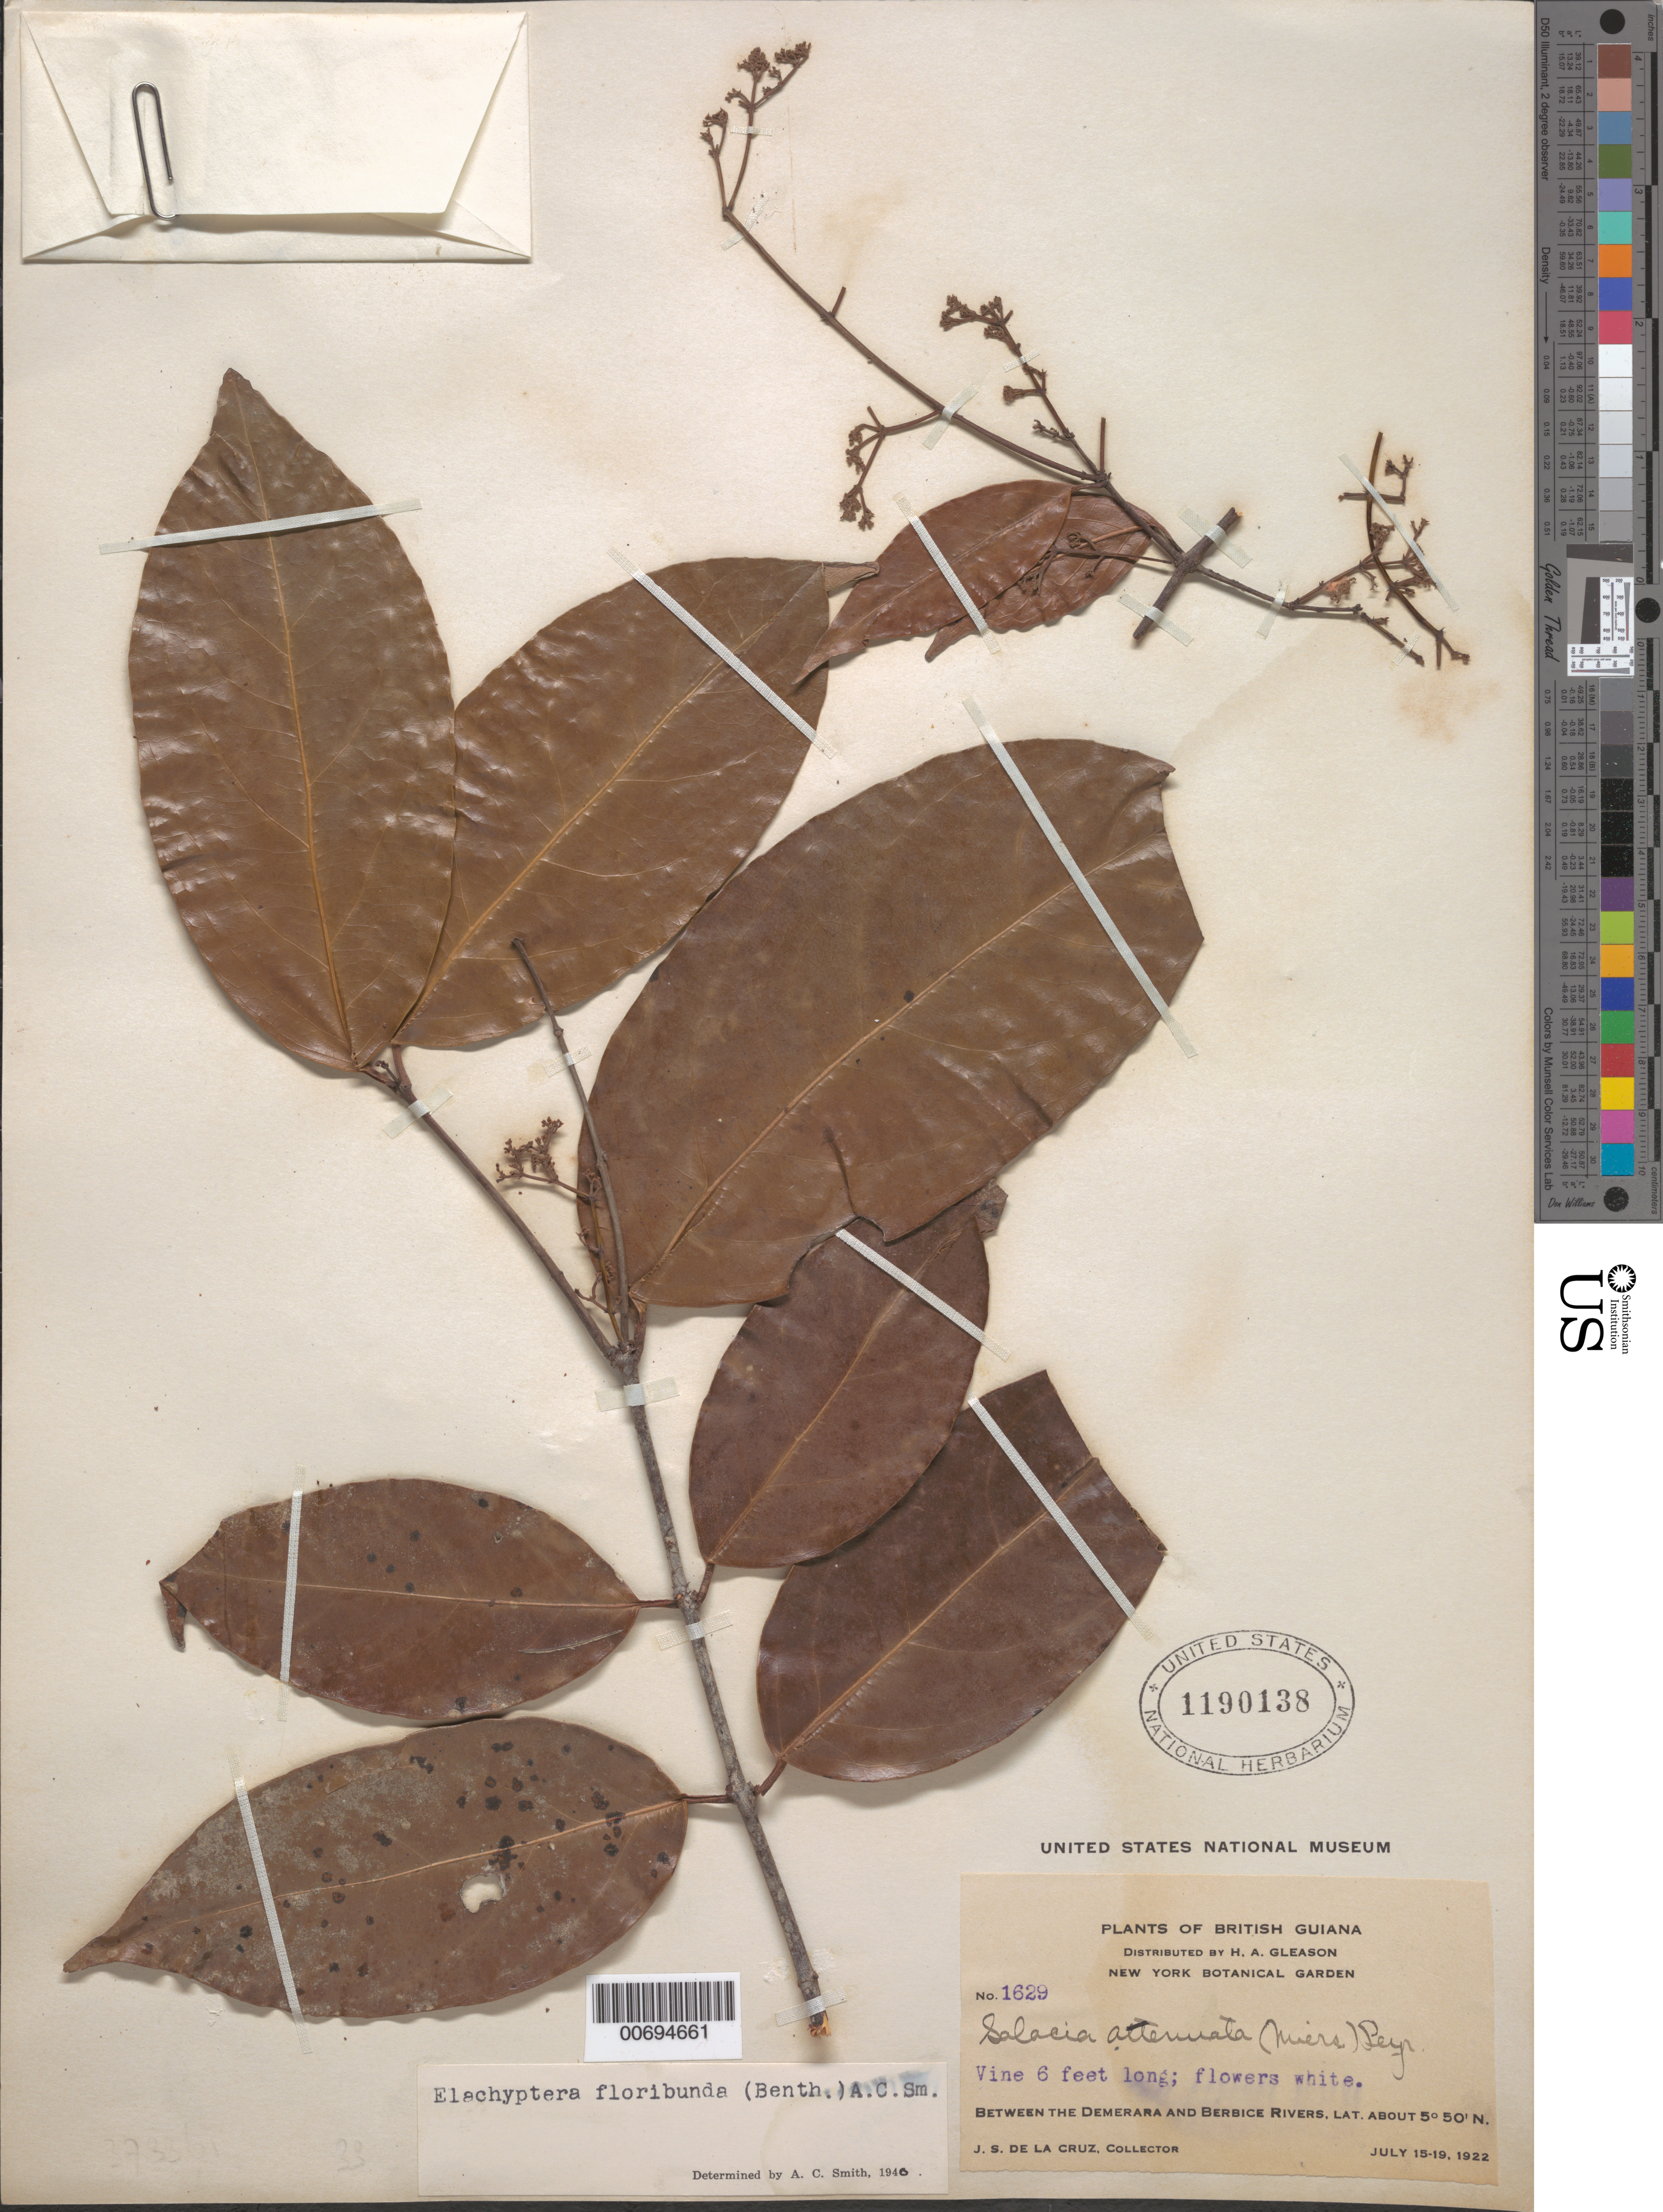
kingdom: Plantae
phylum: Tracheophyta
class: Magnoliopsida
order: Celastrales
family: Celastraceae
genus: Elachyptera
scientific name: Elachyptera floribunda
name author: (Benth.) A.C. Sm.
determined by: Smith, A. C.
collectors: J. S. de la Cruz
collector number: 1629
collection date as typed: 15-Jul-22 to 19-Jul-22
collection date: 1922-07-15/1922-07-19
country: Guyana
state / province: U. Demerara-Berbice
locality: Demerara River to the Berbice River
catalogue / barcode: US 1190138